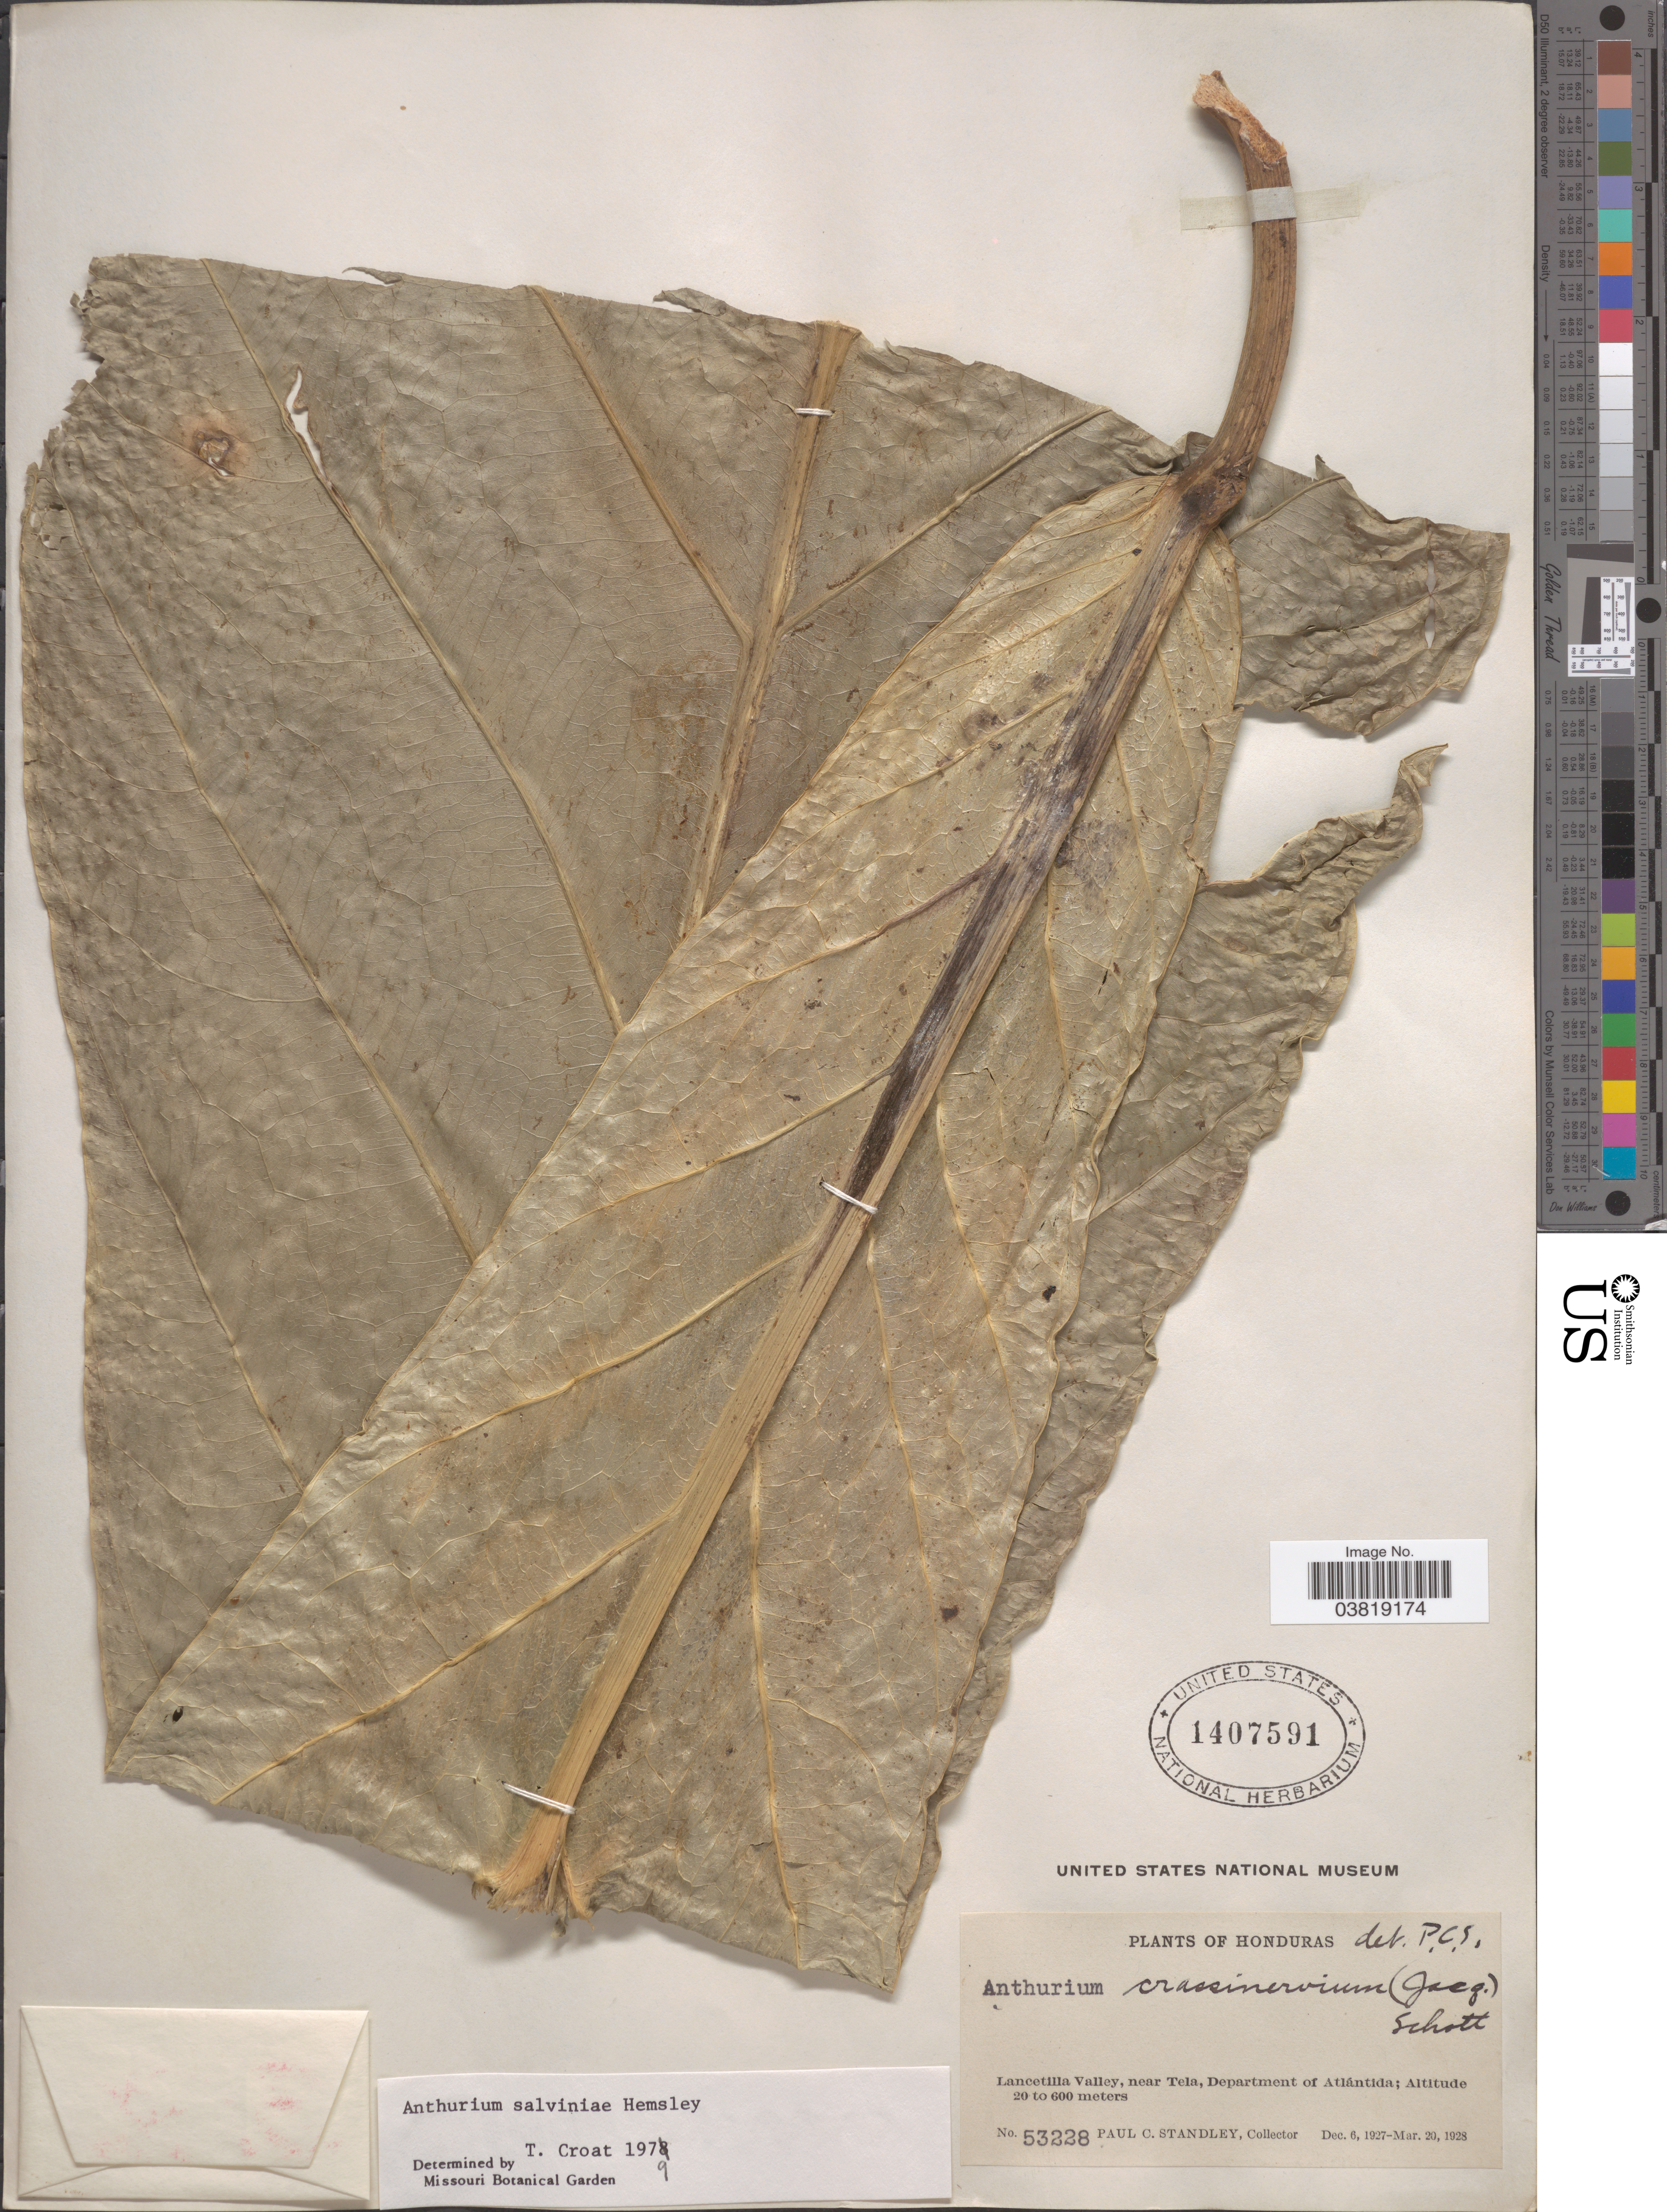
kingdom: Plantae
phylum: Tracheophyta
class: Liliopsida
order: Alismatales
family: Araceae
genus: Anthurium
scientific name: Anthurium salvinii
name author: Hemsl.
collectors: P. C. Standley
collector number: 53228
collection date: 1927-12-06/1928-03-20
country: Honduras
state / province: Atlantida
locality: Lancetilla Valley, near Tela, Department of Atlántida.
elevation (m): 20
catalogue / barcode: US 1407591